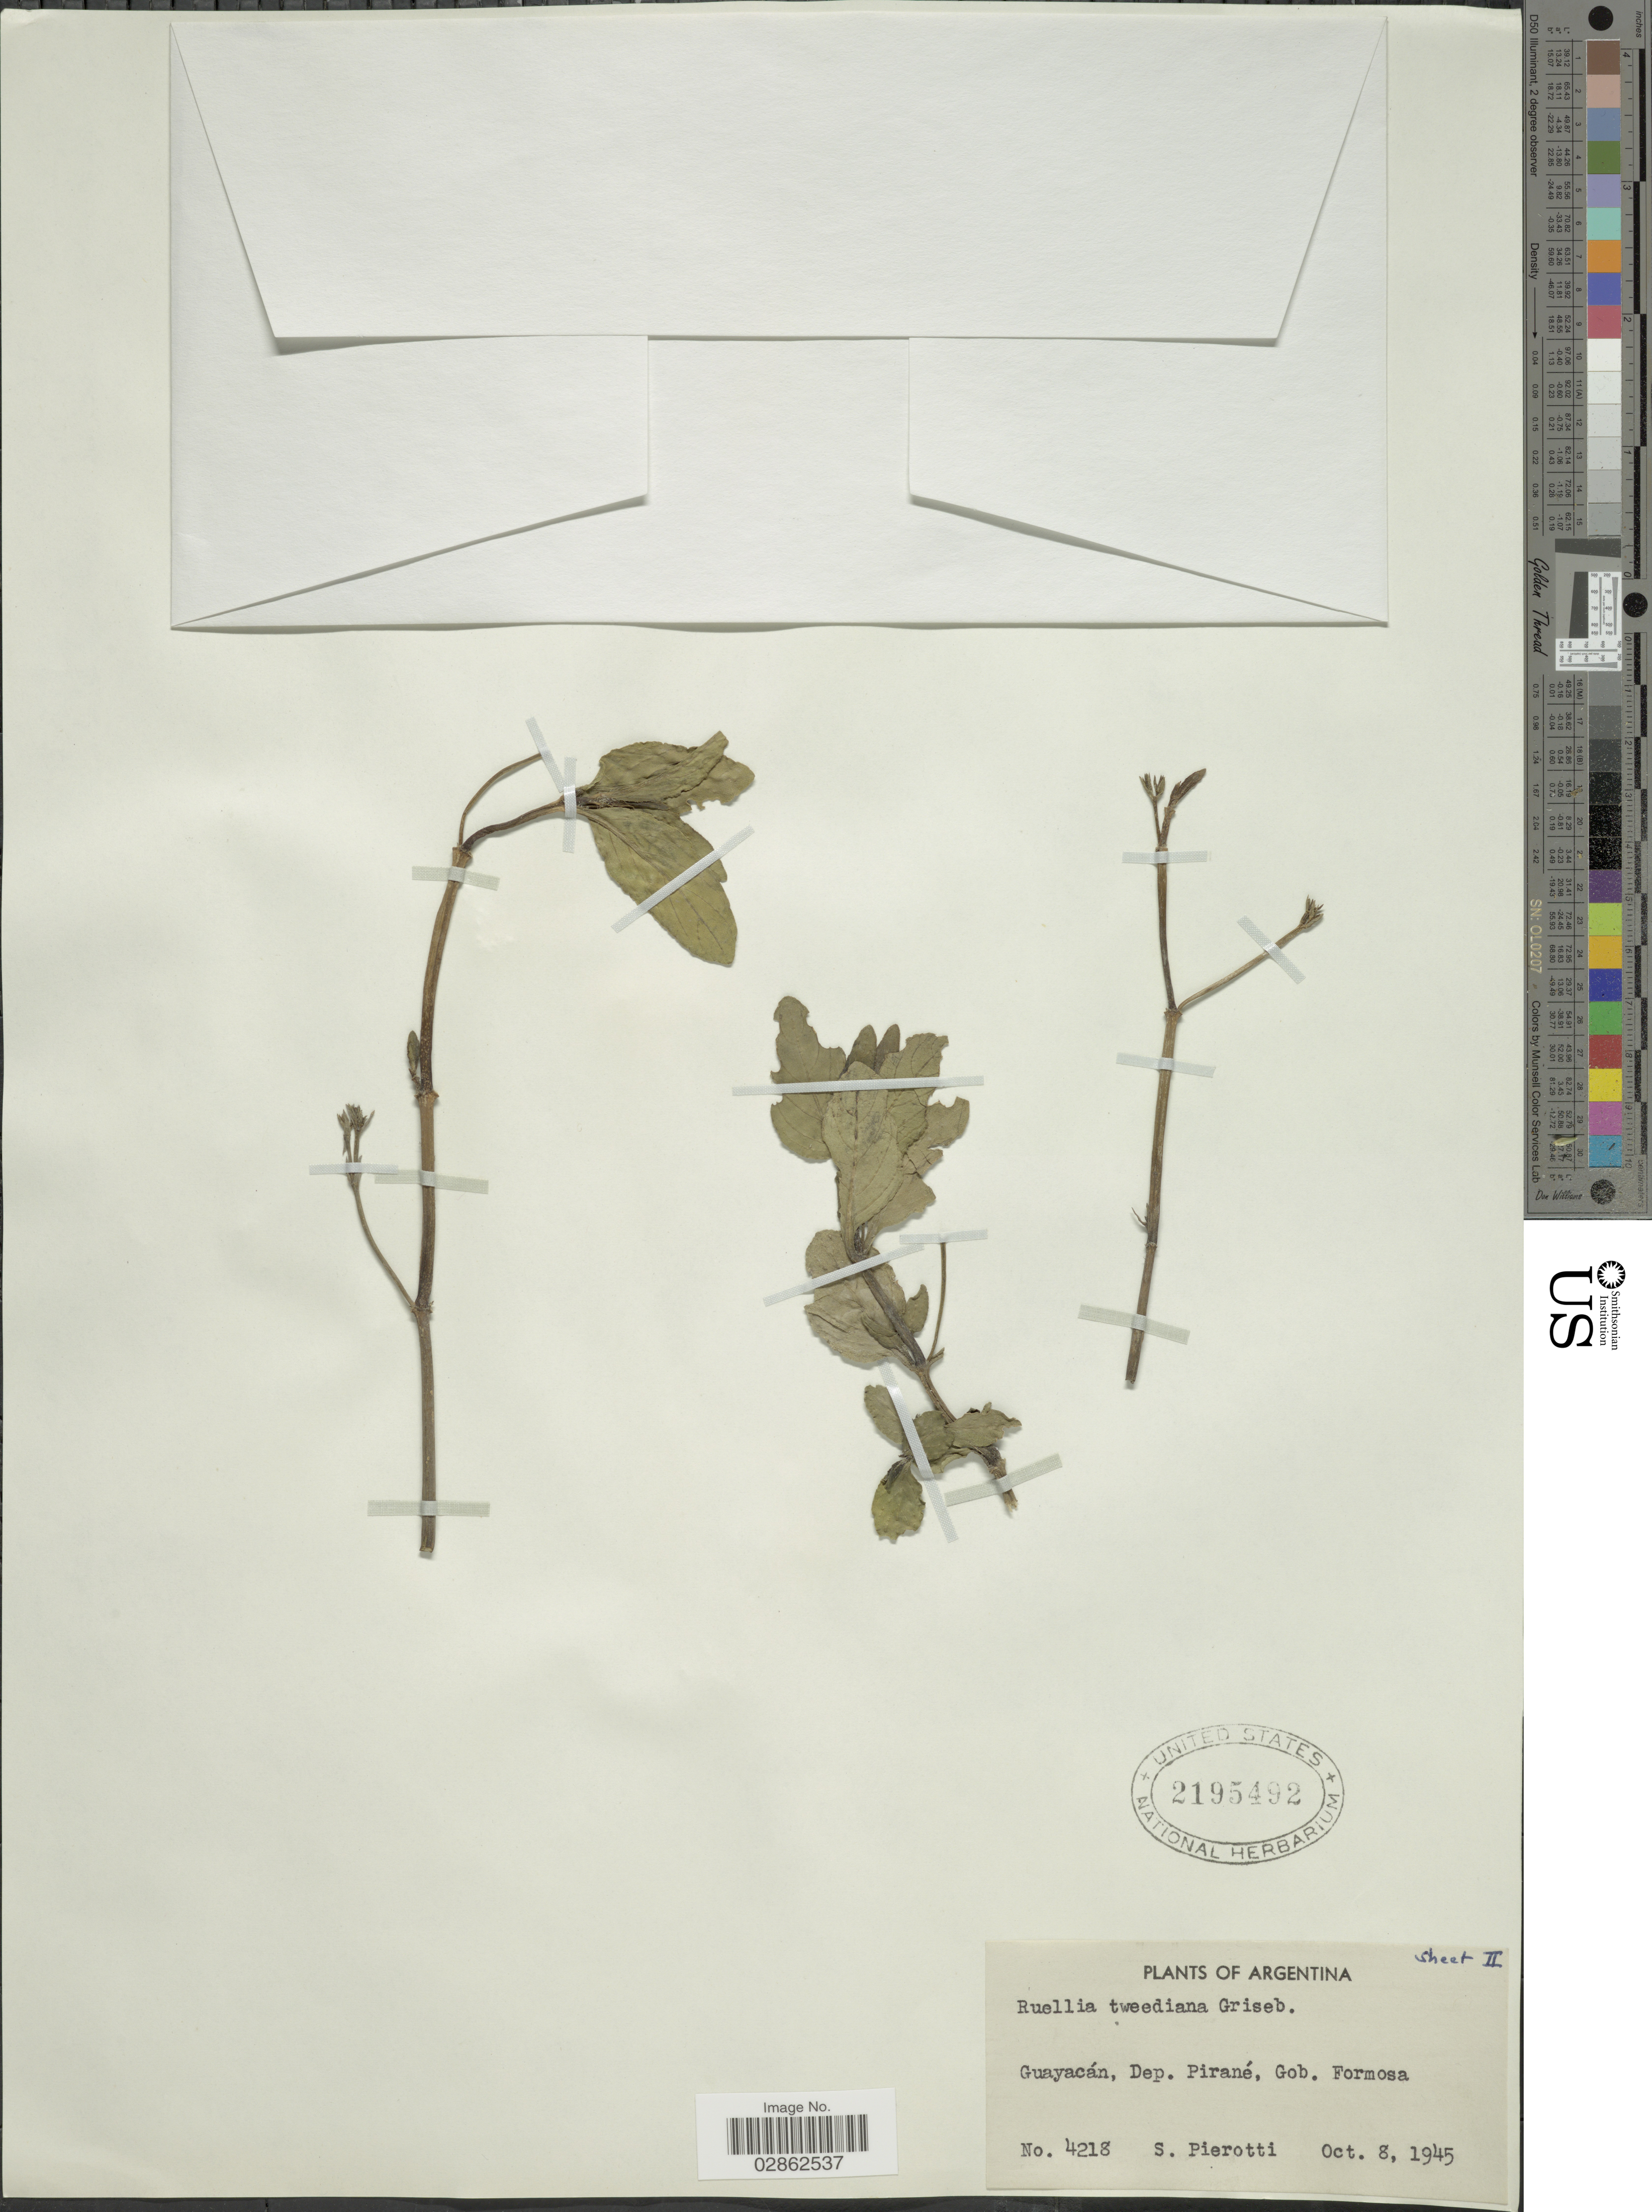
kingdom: Plantae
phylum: Tracheophyta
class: Magnoliopsida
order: Lamiales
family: Acanthaceae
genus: Ruellia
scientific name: Ruellia coerulea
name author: Morong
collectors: S. A. Pierotti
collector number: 4218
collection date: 1945-10-08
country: Argentina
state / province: Formosa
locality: Guayacán, Dep. Pirané, Gob. Formosa.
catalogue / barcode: US 2195492